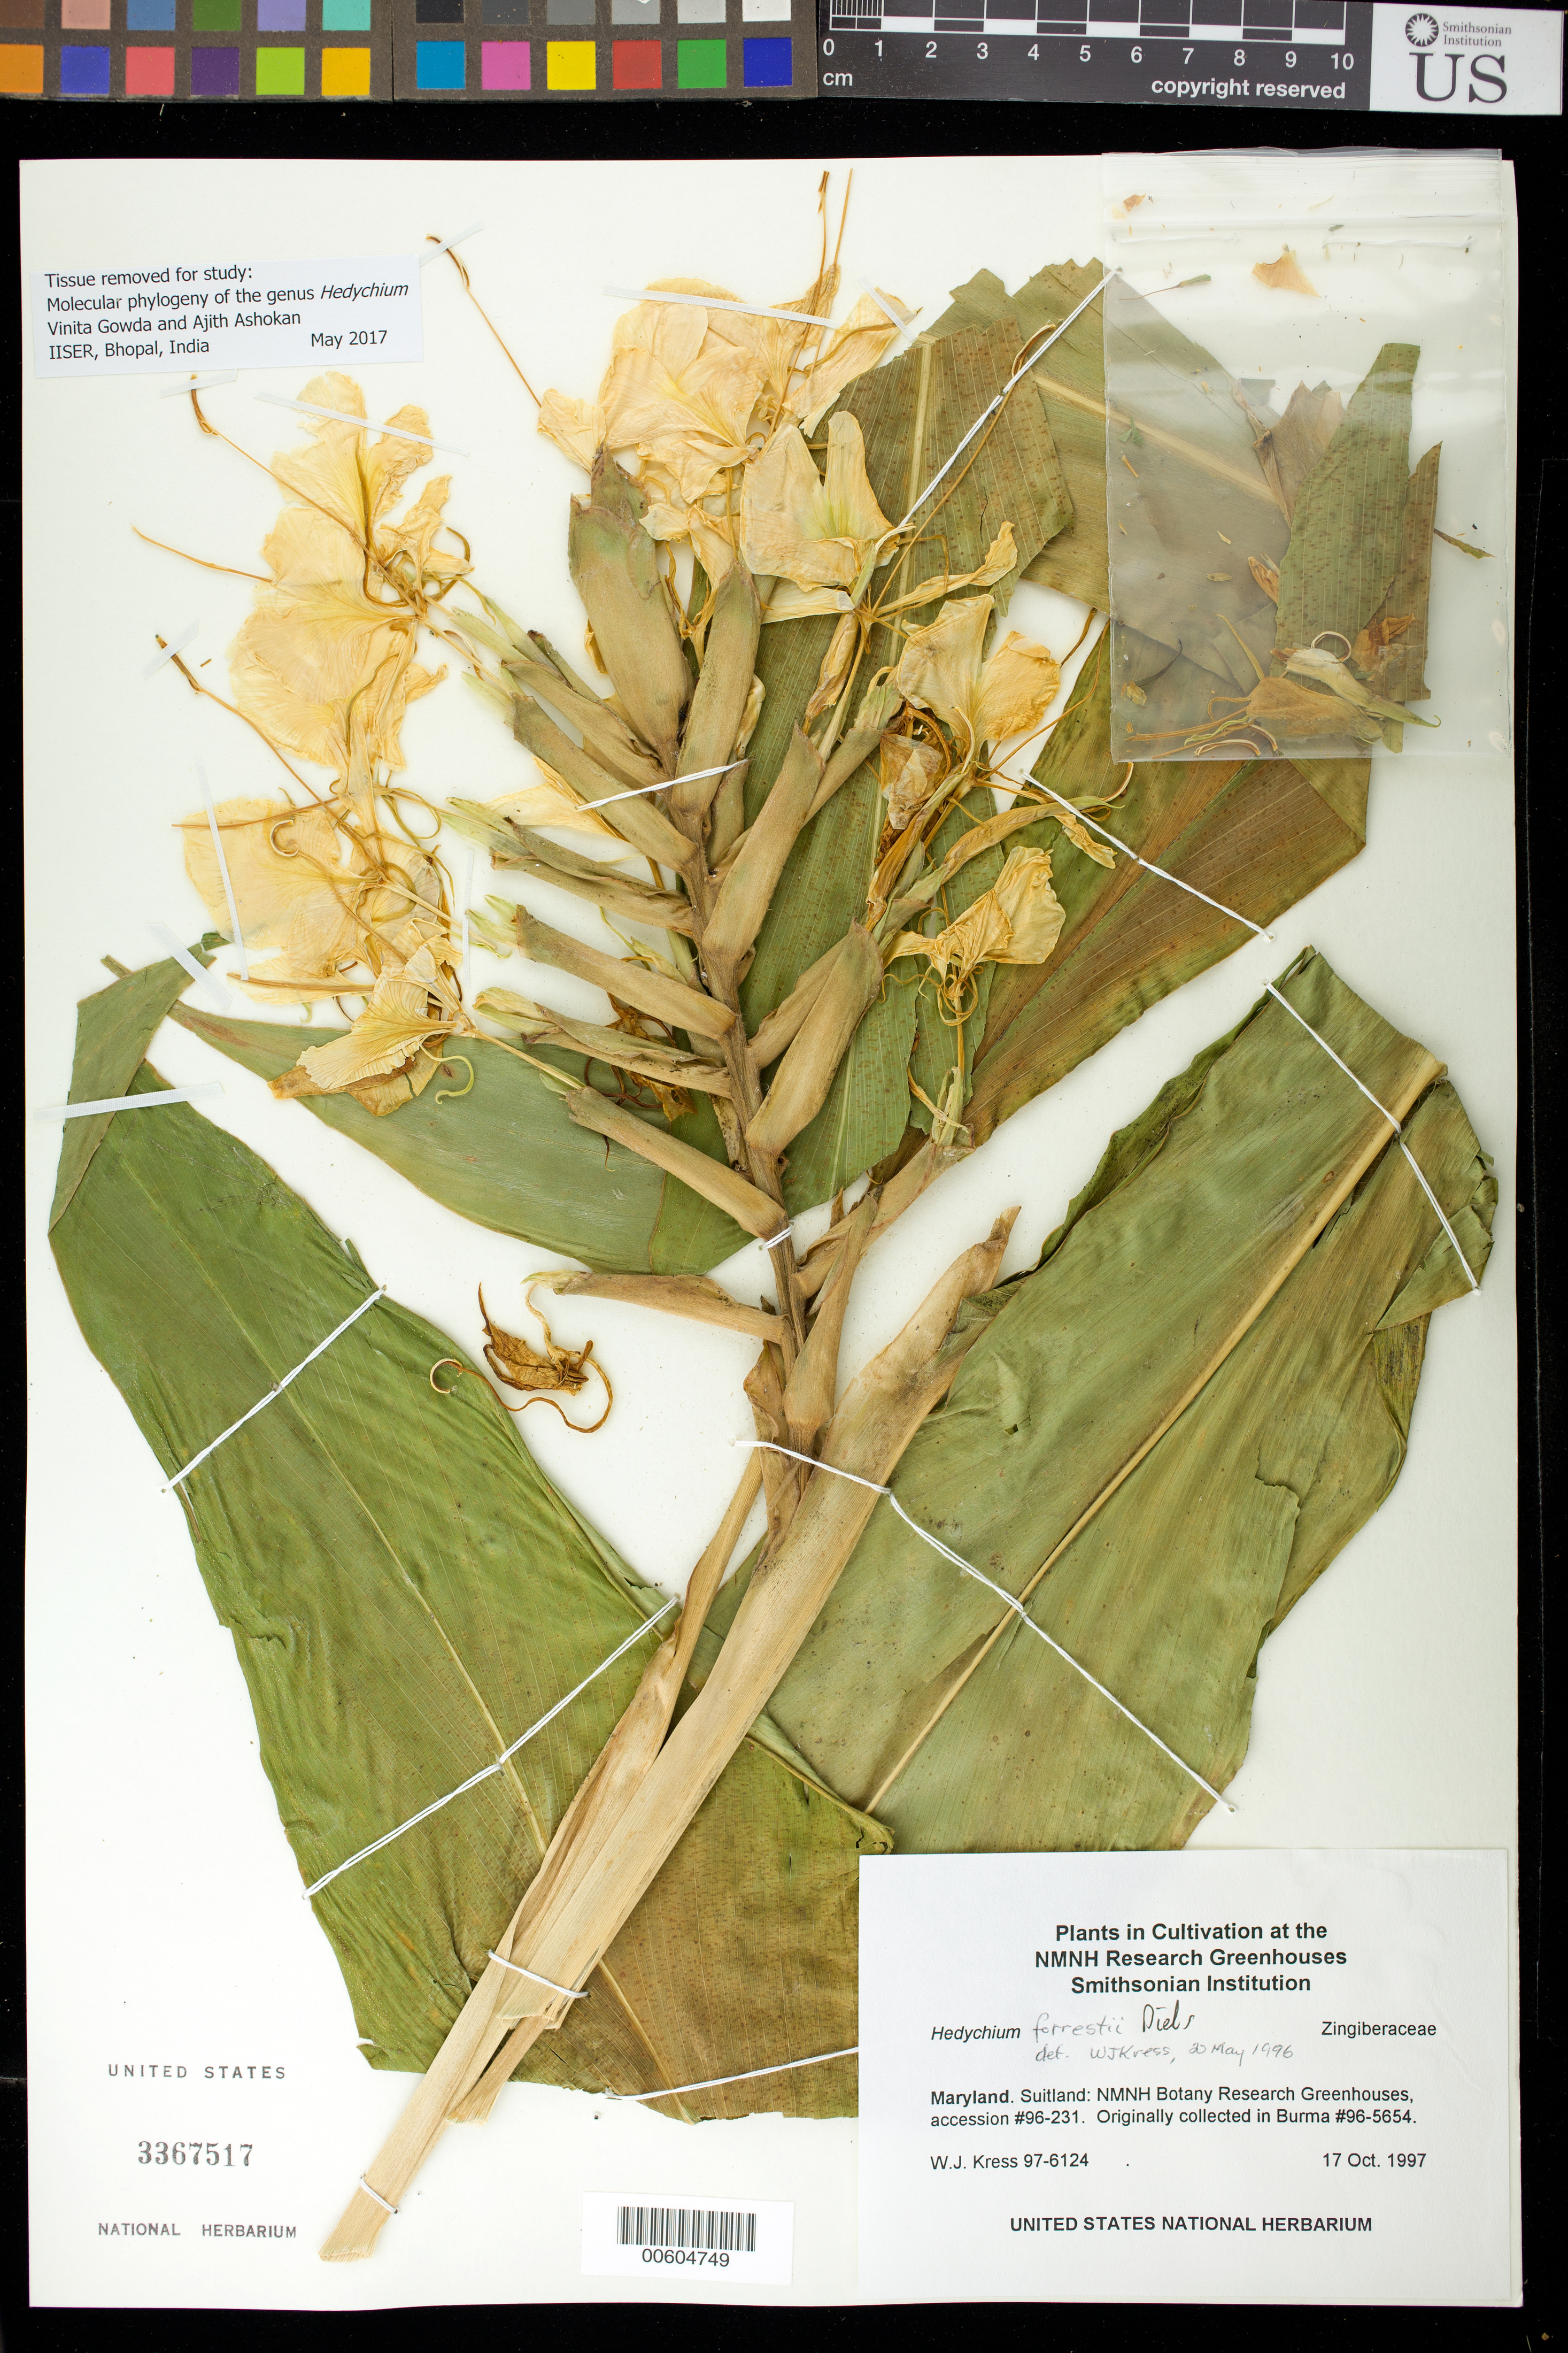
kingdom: Plantae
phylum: Tracheophyta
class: Liliopsida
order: Zingiberales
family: Zingiberaceae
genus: Hedychium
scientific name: Hedychium forrestii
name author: Diels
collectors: W. J. Kress & M. Bordelon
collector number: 97-6124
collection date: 1997-10-17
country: United States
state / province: Maryland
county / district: Prince George's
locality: NMNH Botany Research Greenhouses. Suitland.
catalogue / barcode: US 3367517